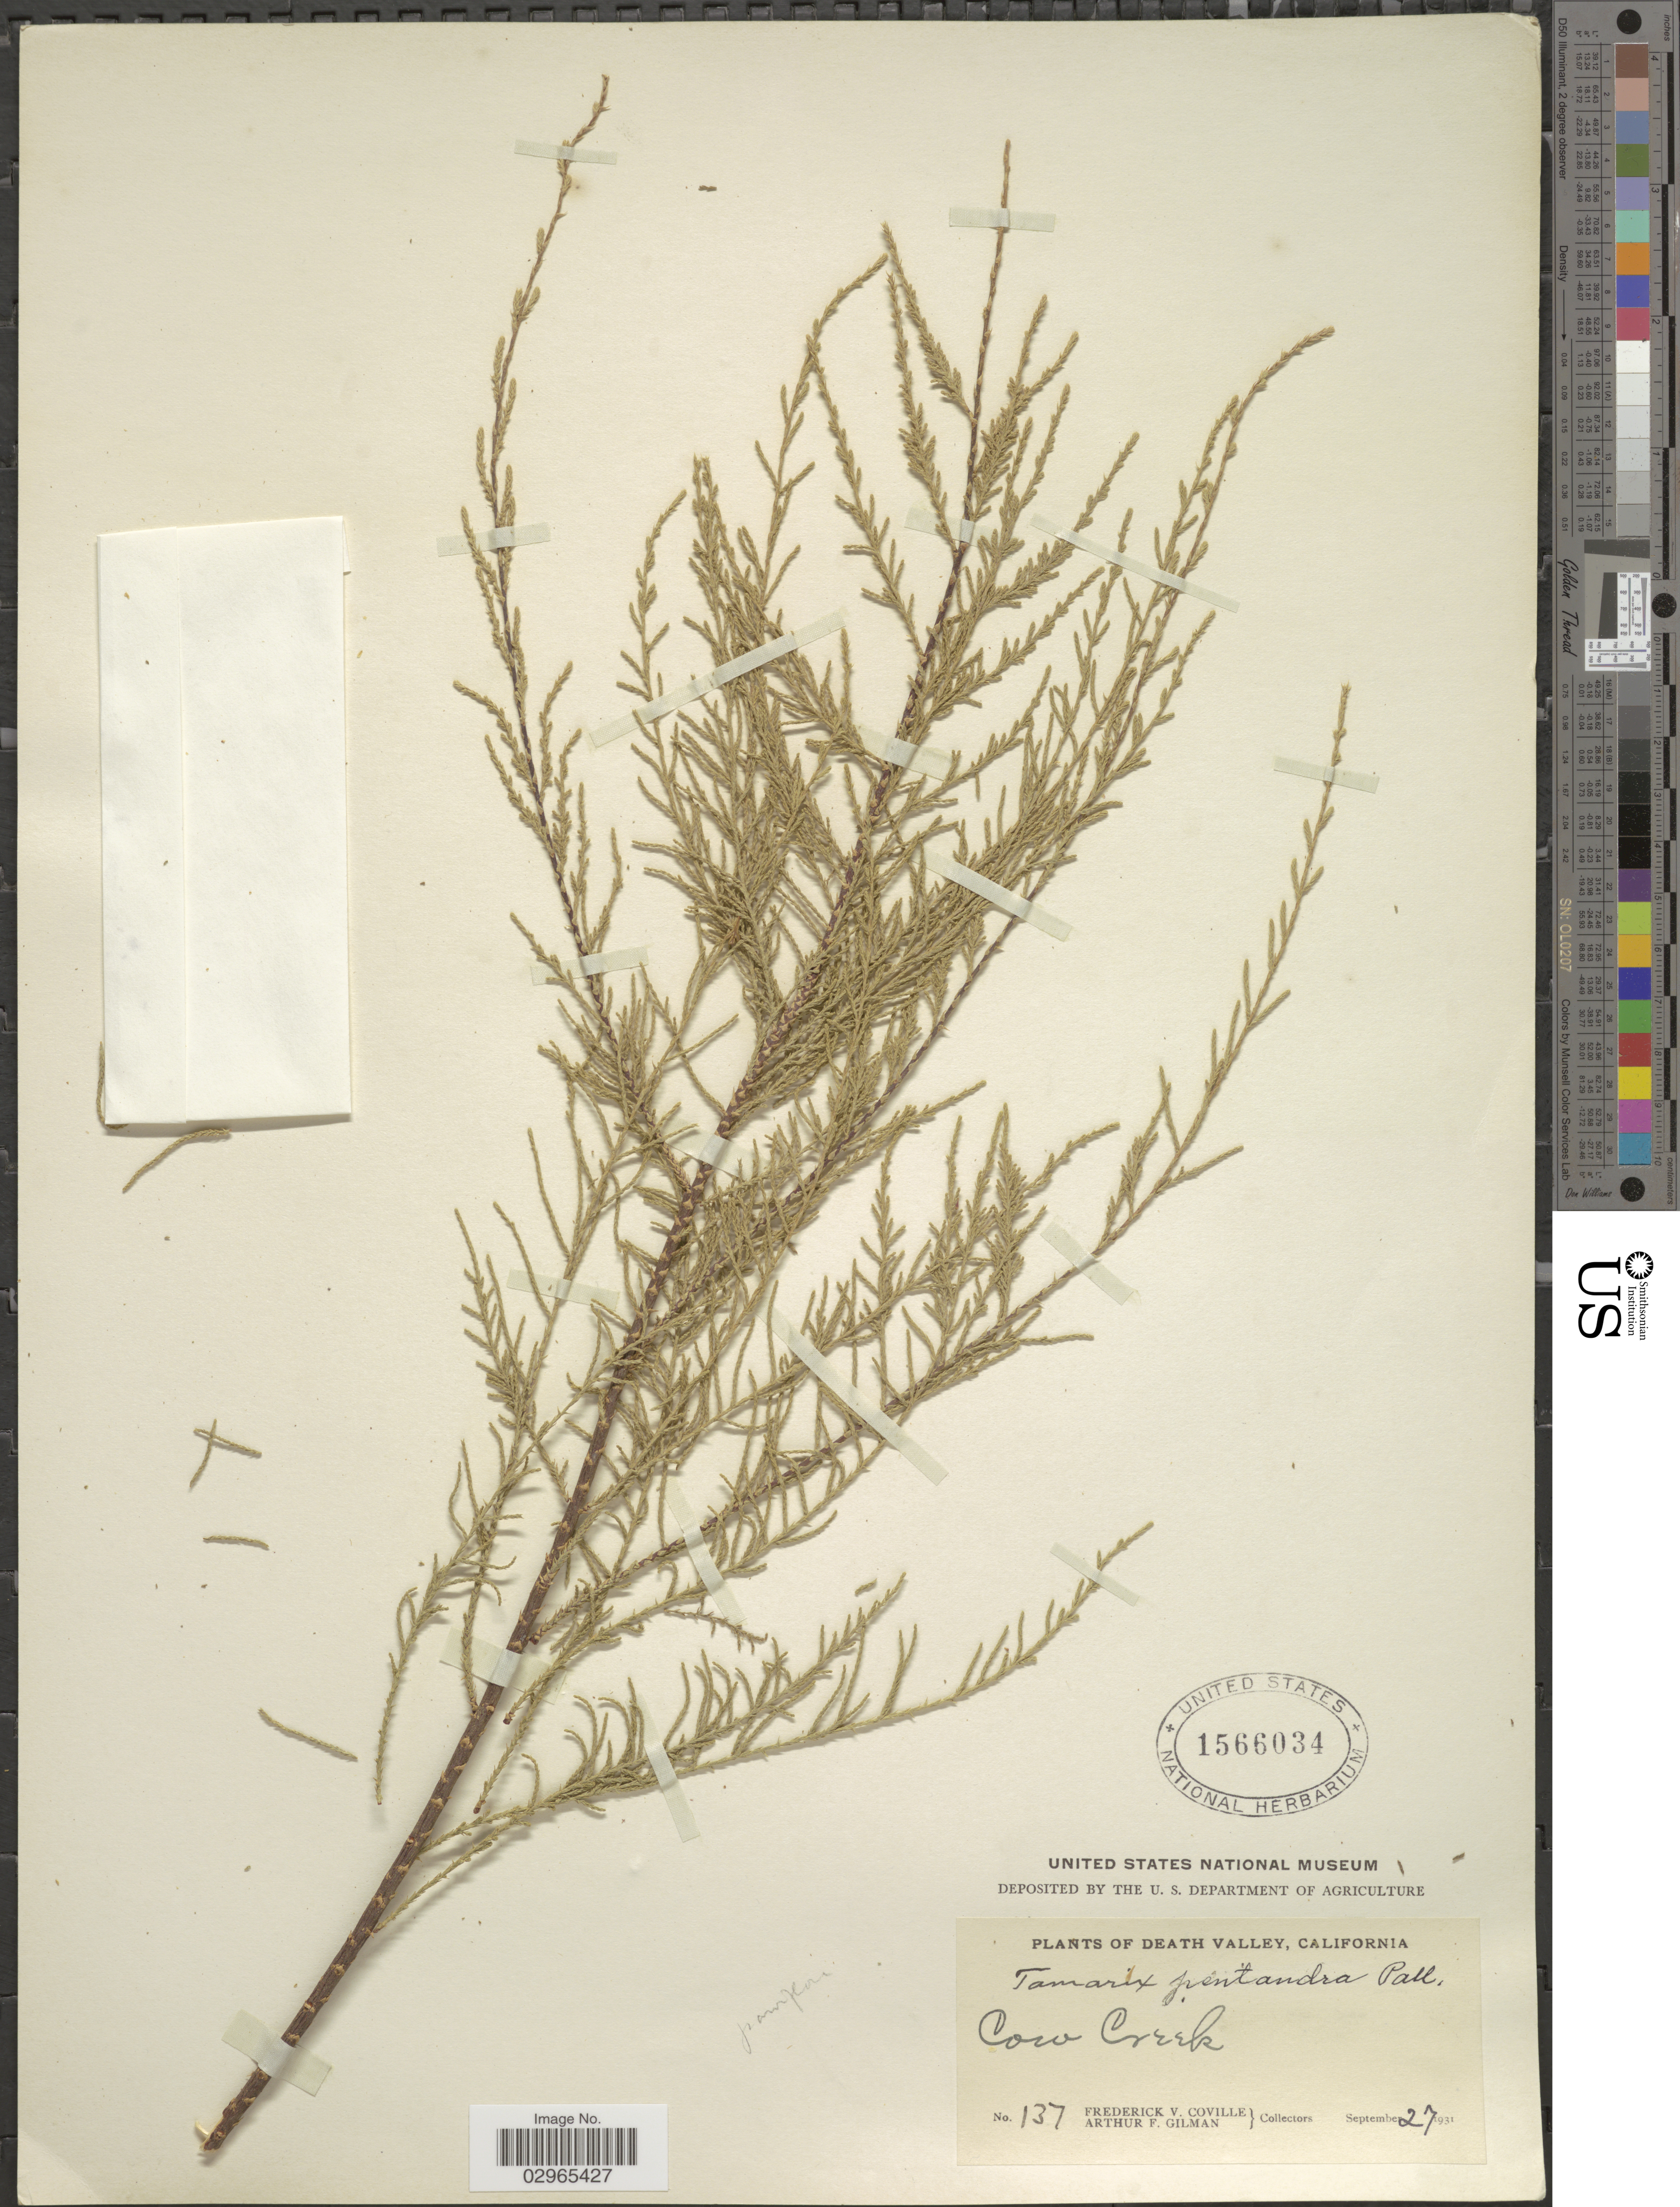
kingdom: Plantae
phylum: Tracheophyta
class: Magnoliopsida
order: Caryophyllales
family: Tamaricaceae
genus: Tamarix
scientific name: Tamarix chinensis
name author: Lour.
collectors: F. V. Coville & A. Gilman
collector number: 137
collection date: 1931-09-27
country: United States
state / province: California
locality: Death Valley. Cow Creek.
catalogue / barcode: US 1566034